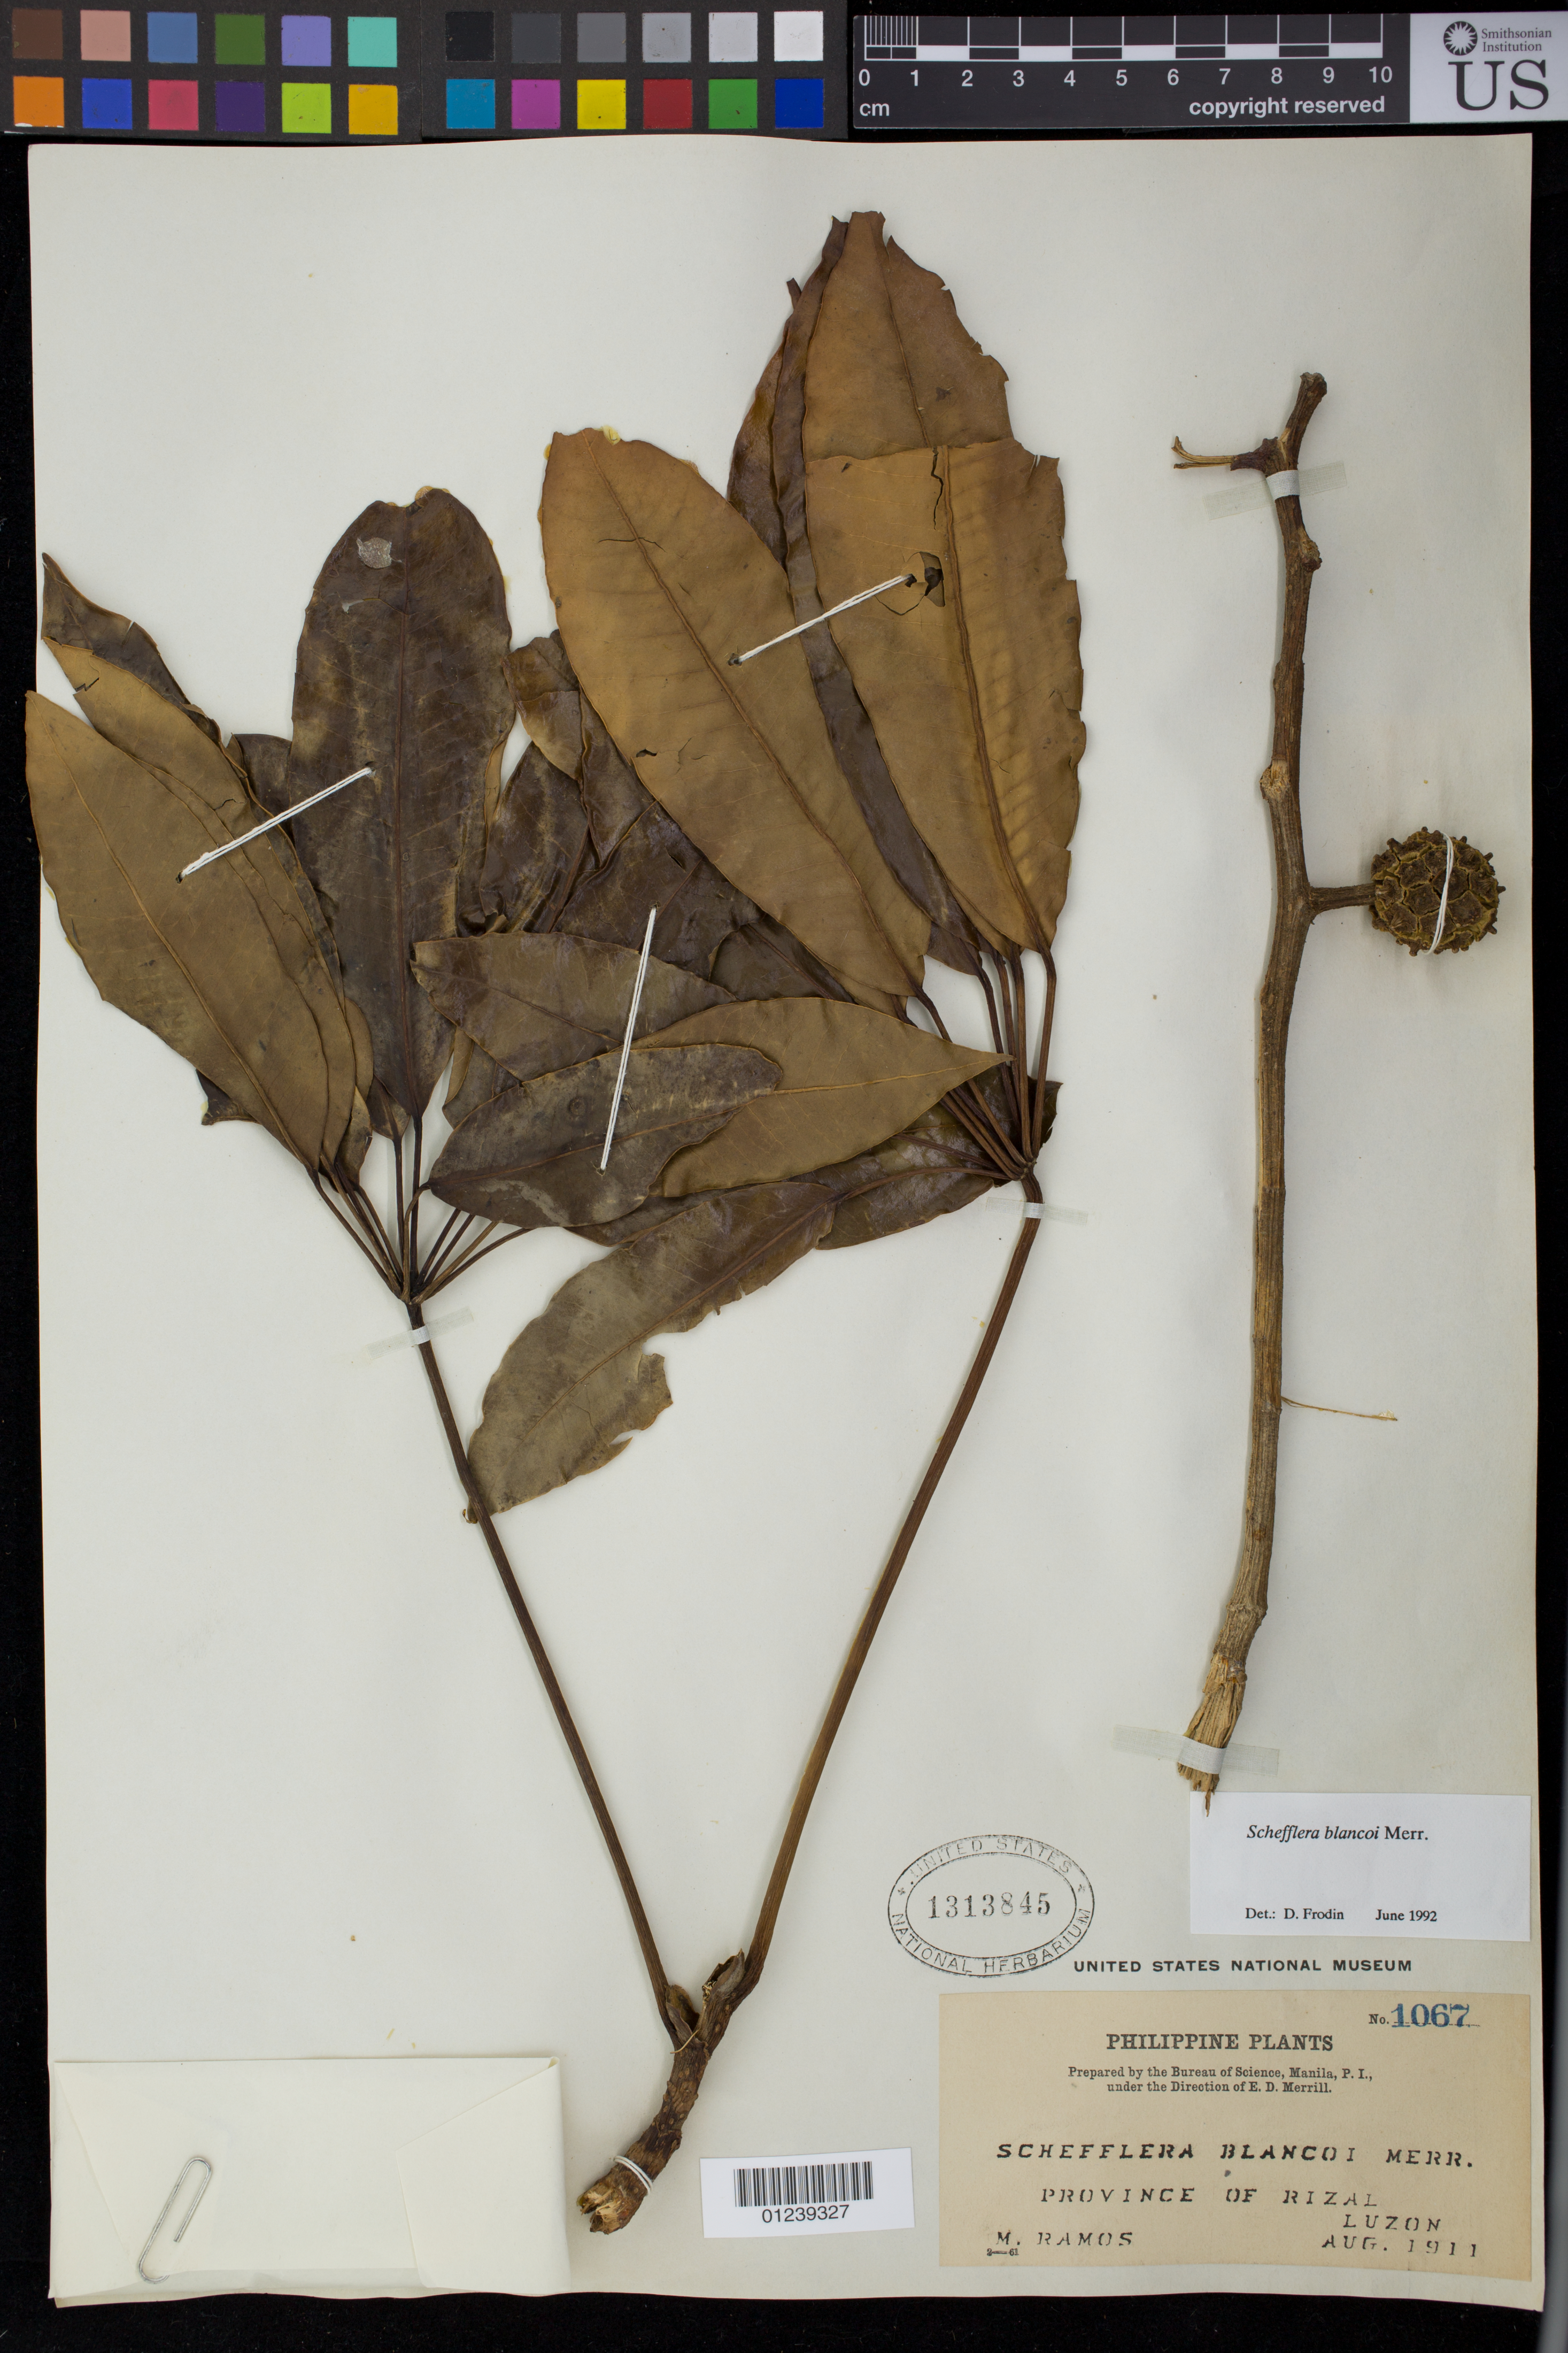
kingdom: Plantae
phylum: Tracheophyta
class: Magnoliopsida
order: Apiales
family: Araliaceae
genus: Schefflera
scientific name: Schefflera blancoi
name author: Merr.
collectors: M. Ramos & M. Ramos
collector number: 1067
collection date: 1911-08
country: Philippines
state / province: Calabarzon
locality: Province of Rizal, Luzon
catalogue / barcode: US 1313845